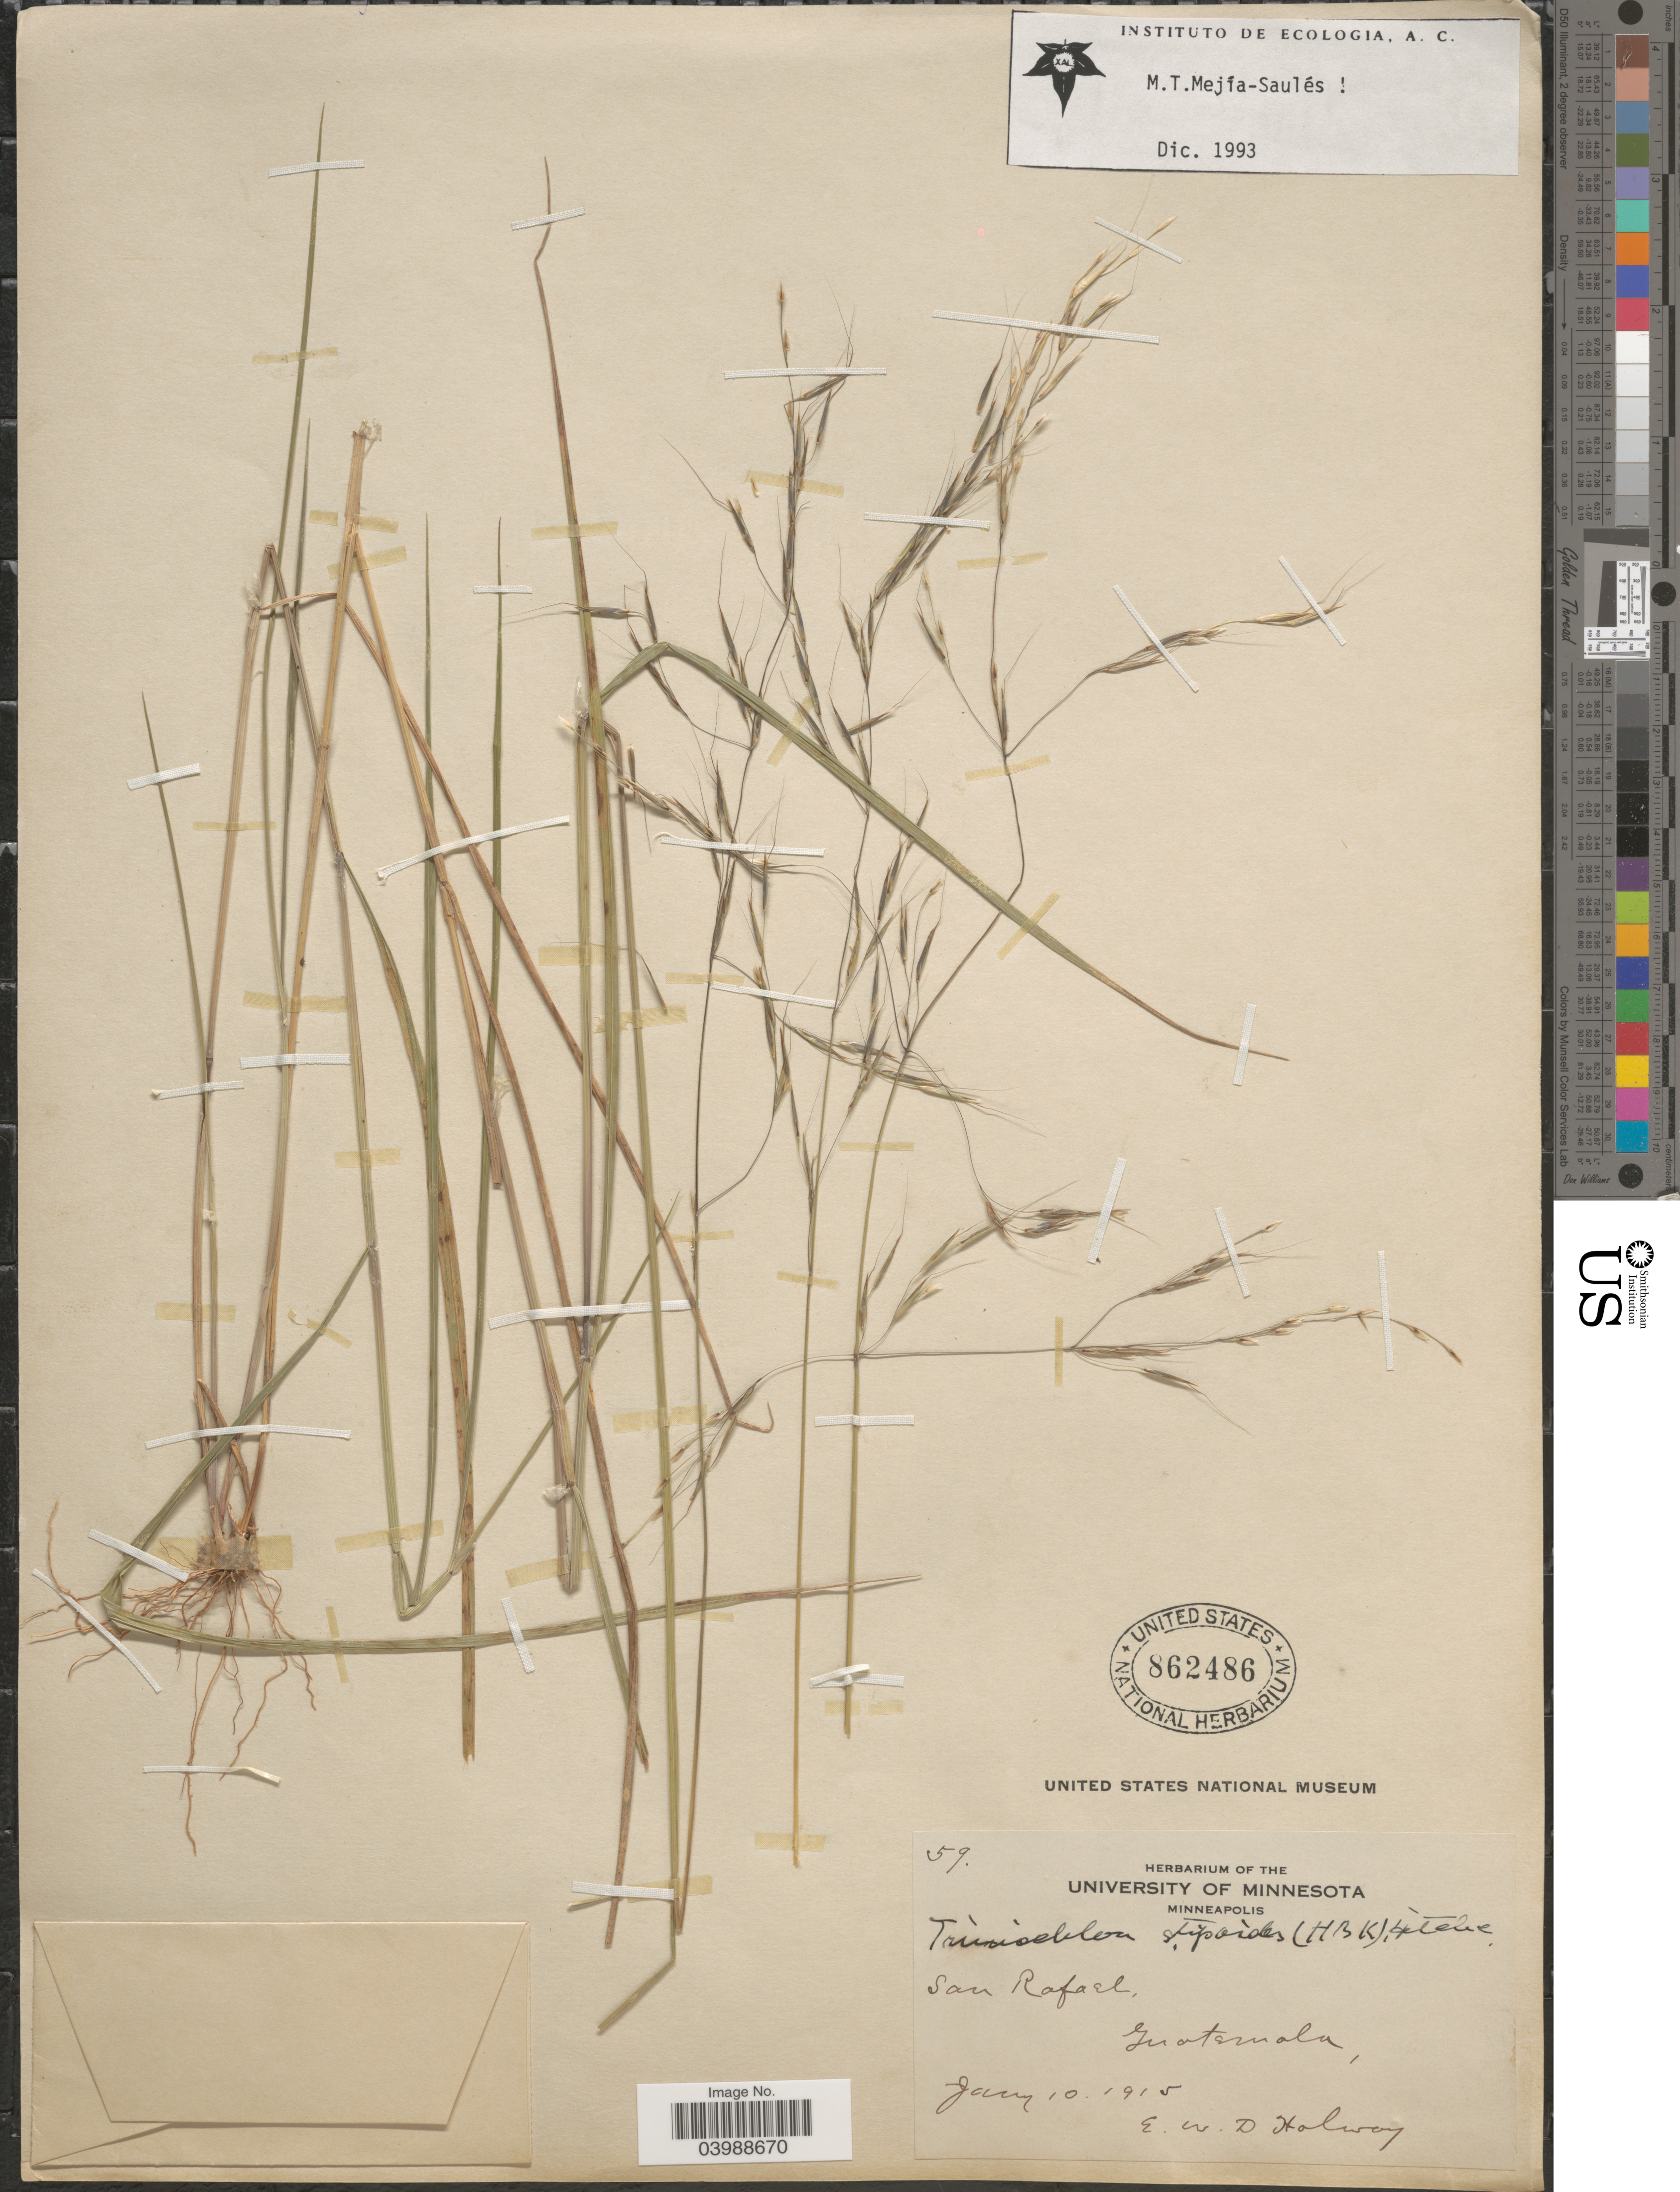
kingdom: Plantae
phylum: Tracheophyta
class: Liliopsida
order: Poales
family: Poaceae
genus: Triniochloa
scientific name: Triniochloa stipoides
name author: (Kunth) Hitchc.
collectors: E. W. D. Holway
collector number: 59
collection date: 1915-01-10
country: Guatemala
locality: San Rafael.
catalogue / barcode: US 862486